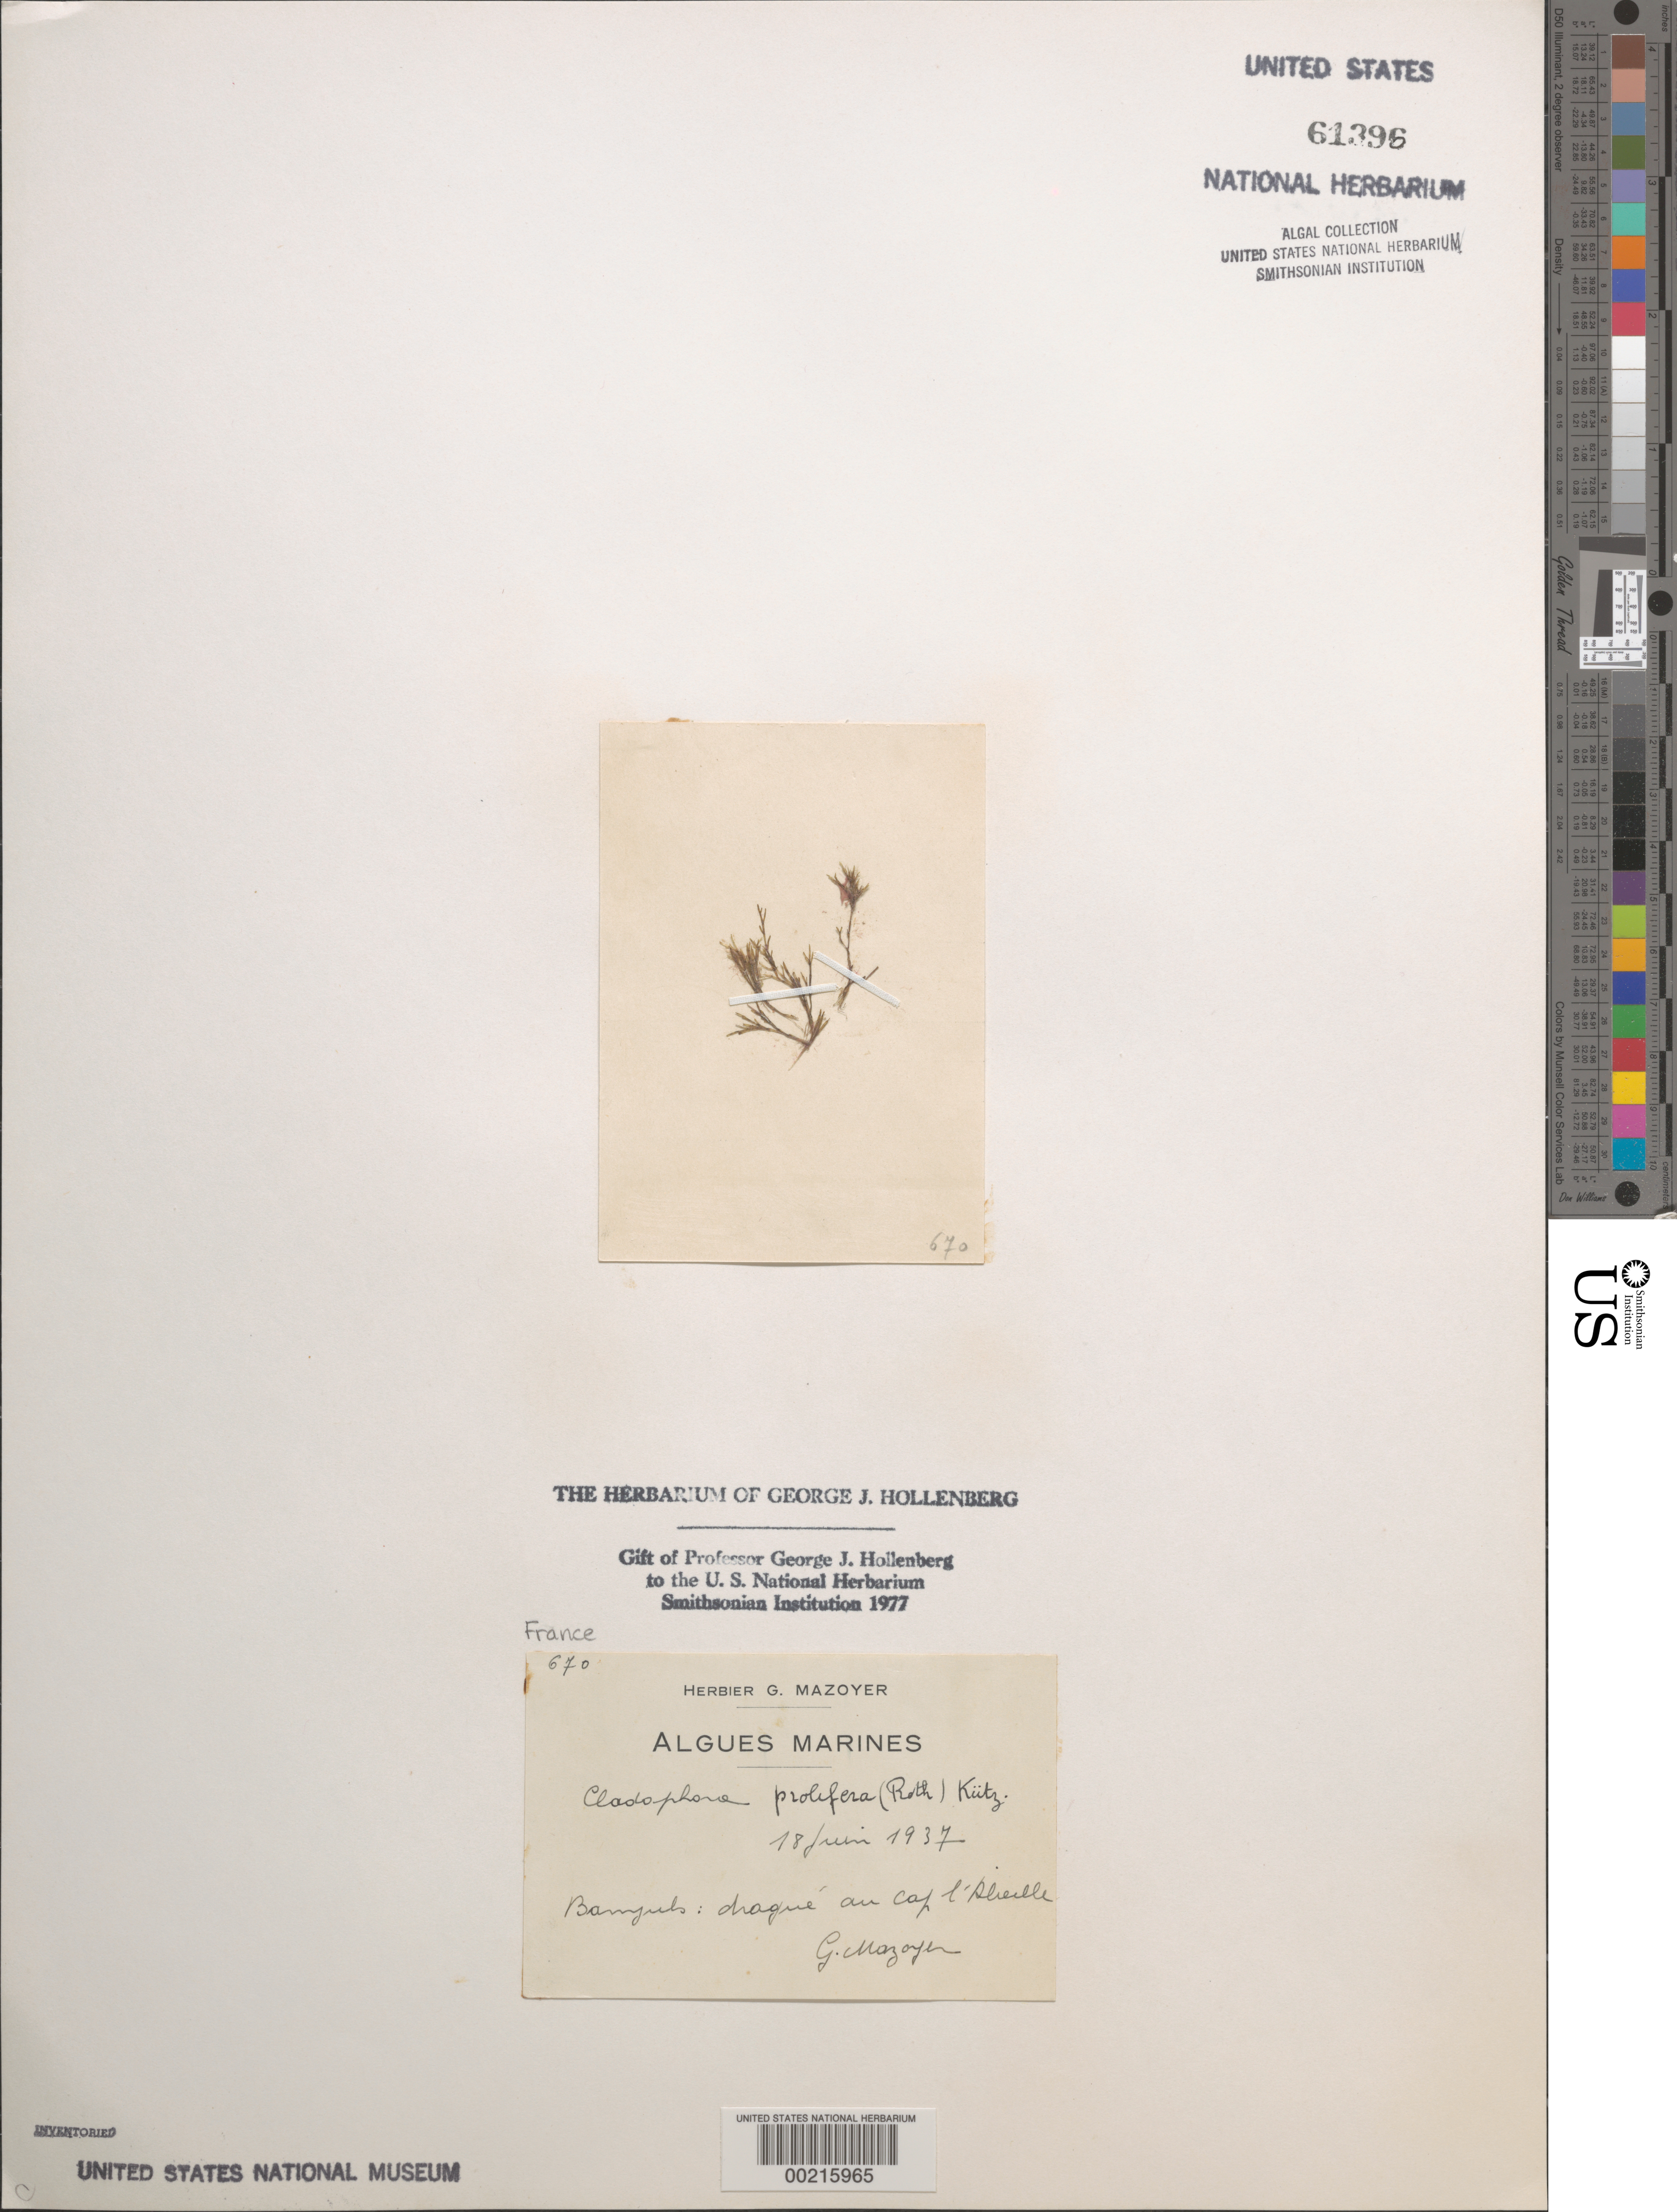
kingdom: Plantae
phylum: Chlorophyta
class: Ulvophyceae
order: Cladophorales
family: Cladophoraceae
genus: Cladophora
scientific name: Cladophora prolifera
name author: (Roth) Kütz.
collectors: G. Feldman-Mazoyer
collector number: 670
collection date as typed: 18 Jun 1937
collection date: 1937-06-18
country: France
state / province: Occitanie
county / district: Pyrénées-Orientales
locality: Banyuls-sur-Mer, Cap l'Abeille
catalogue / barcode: US 61396